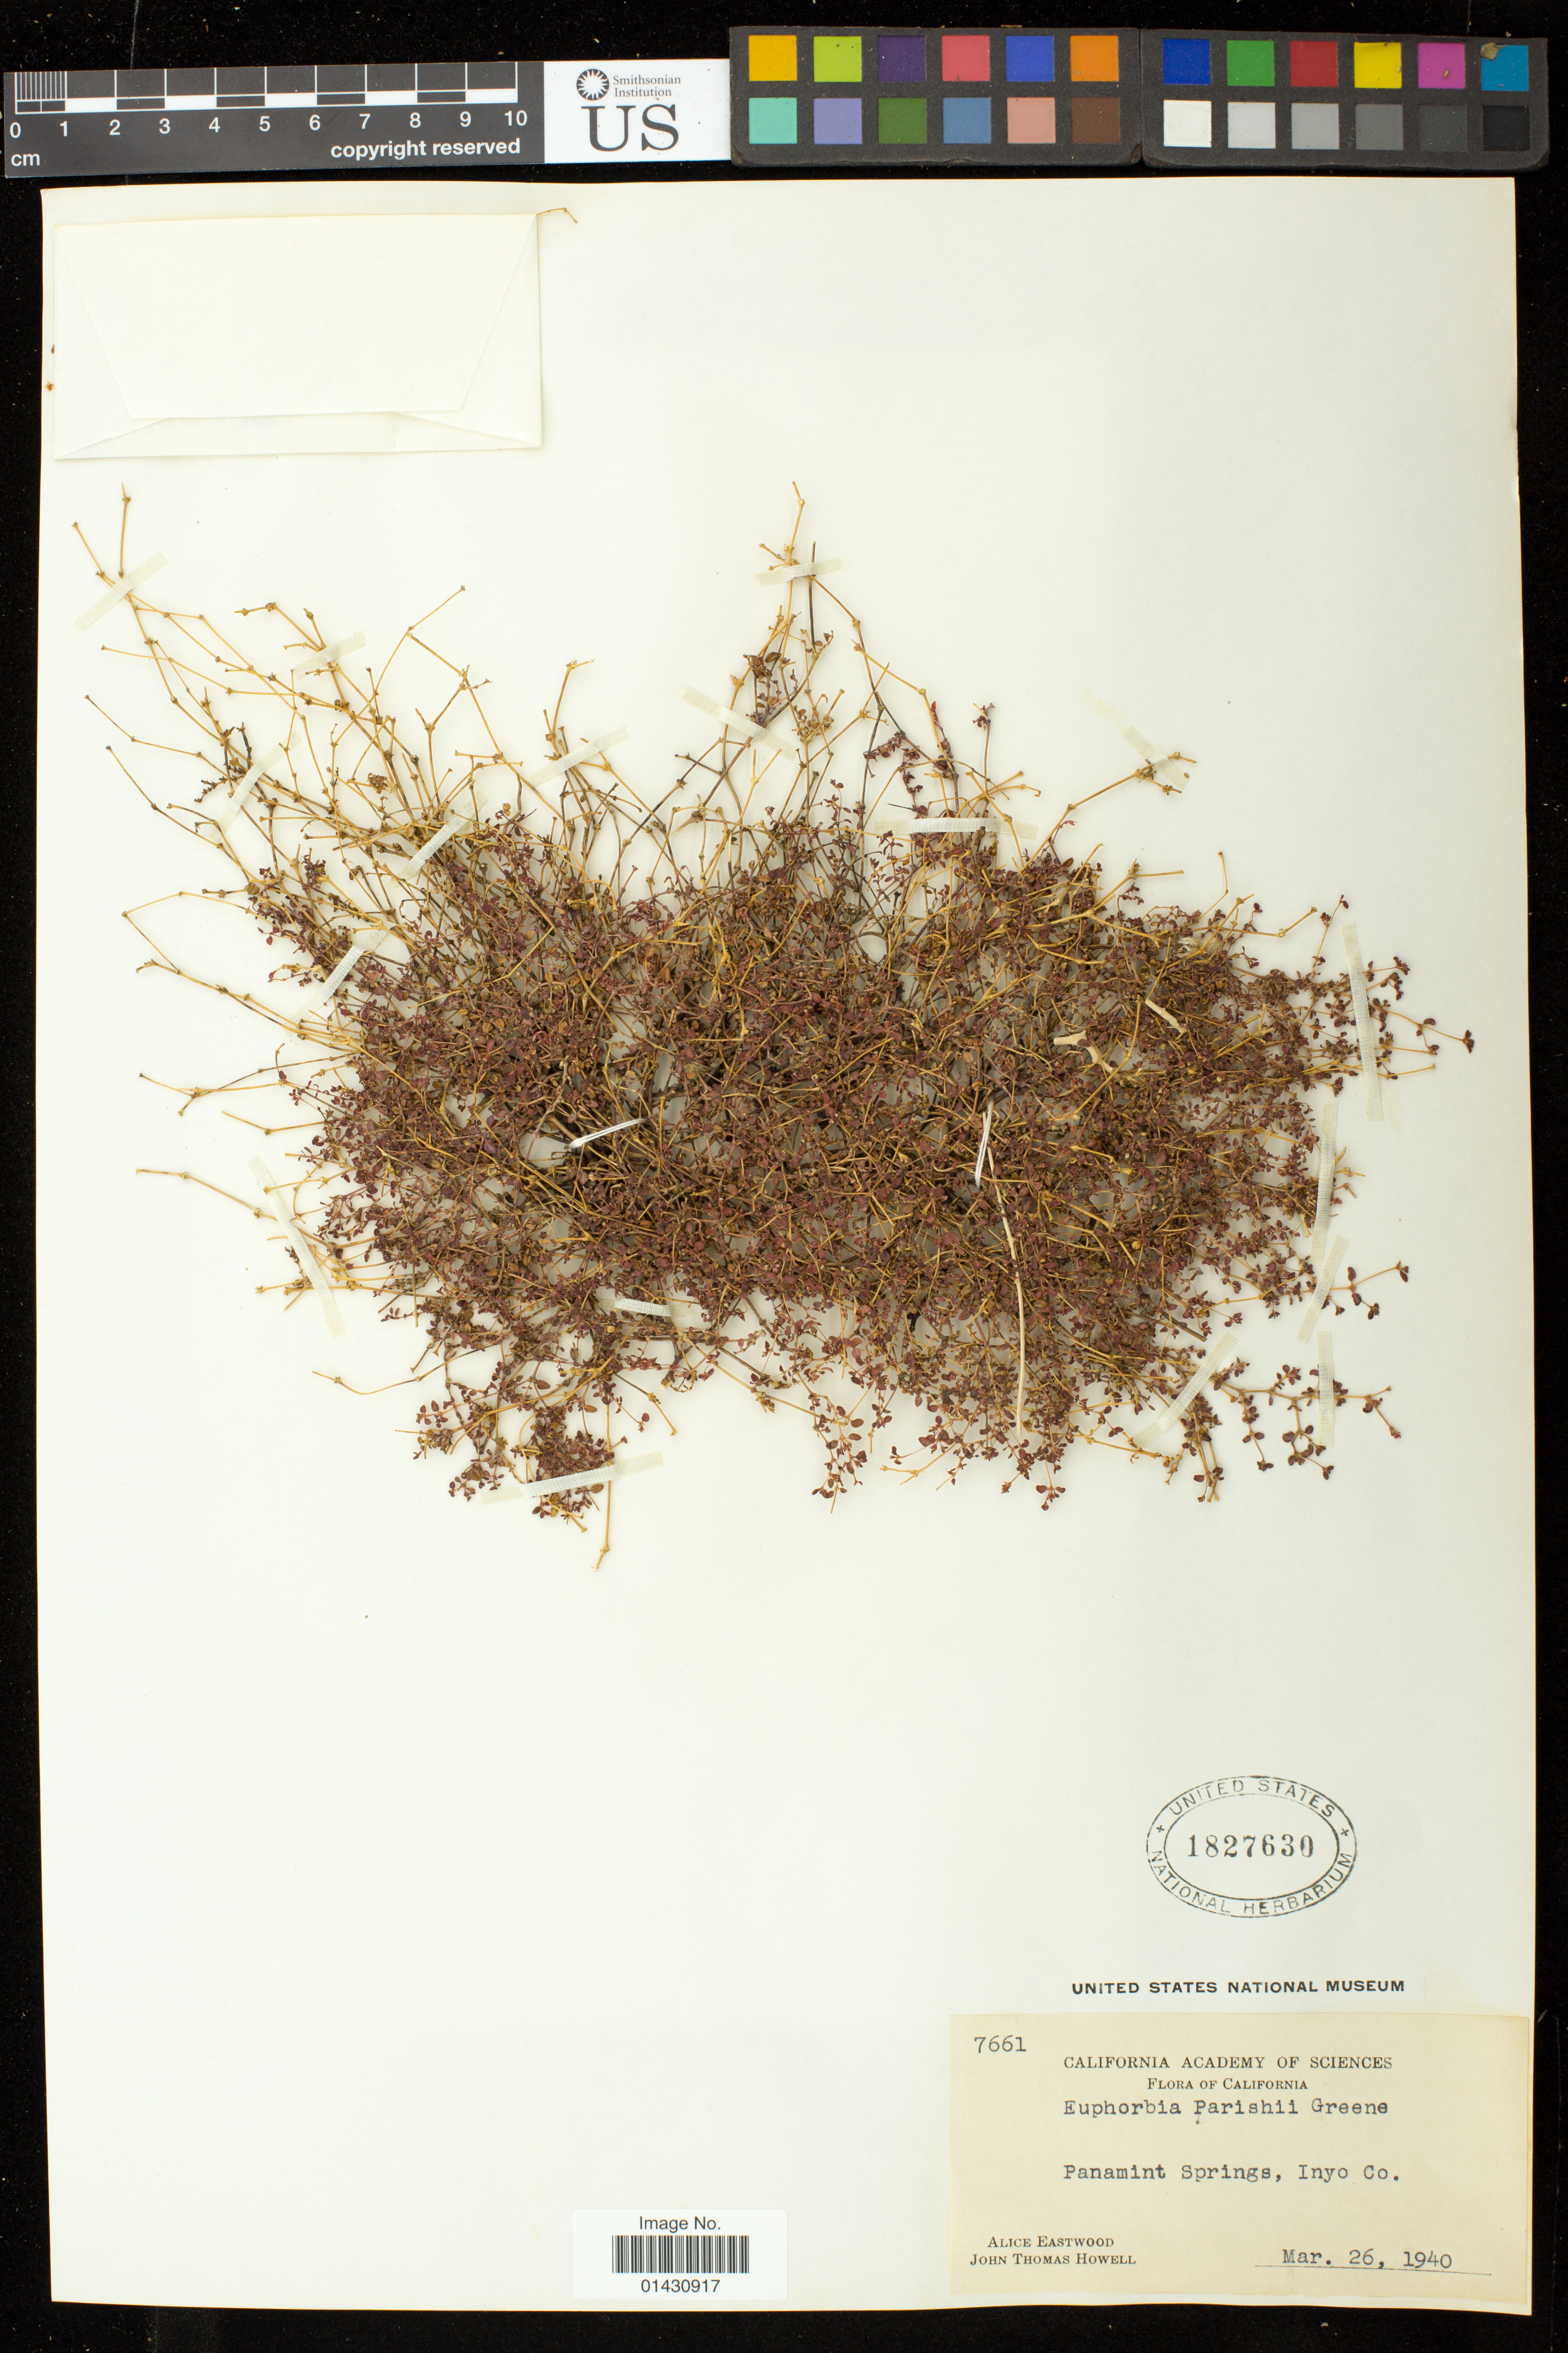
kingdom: Plantae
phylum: Tracheophyta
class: Magnoliopsida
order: Malpighiales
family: Euphorbiaceae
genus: Euphorbia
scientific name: Euphorbia parishii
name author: Greene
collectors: A. Eastwood & J. T. Howell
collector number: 7661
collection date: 1940-03-26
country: United States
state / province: California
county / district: Inyo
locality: Panamint Springs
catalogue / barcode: US 1827630